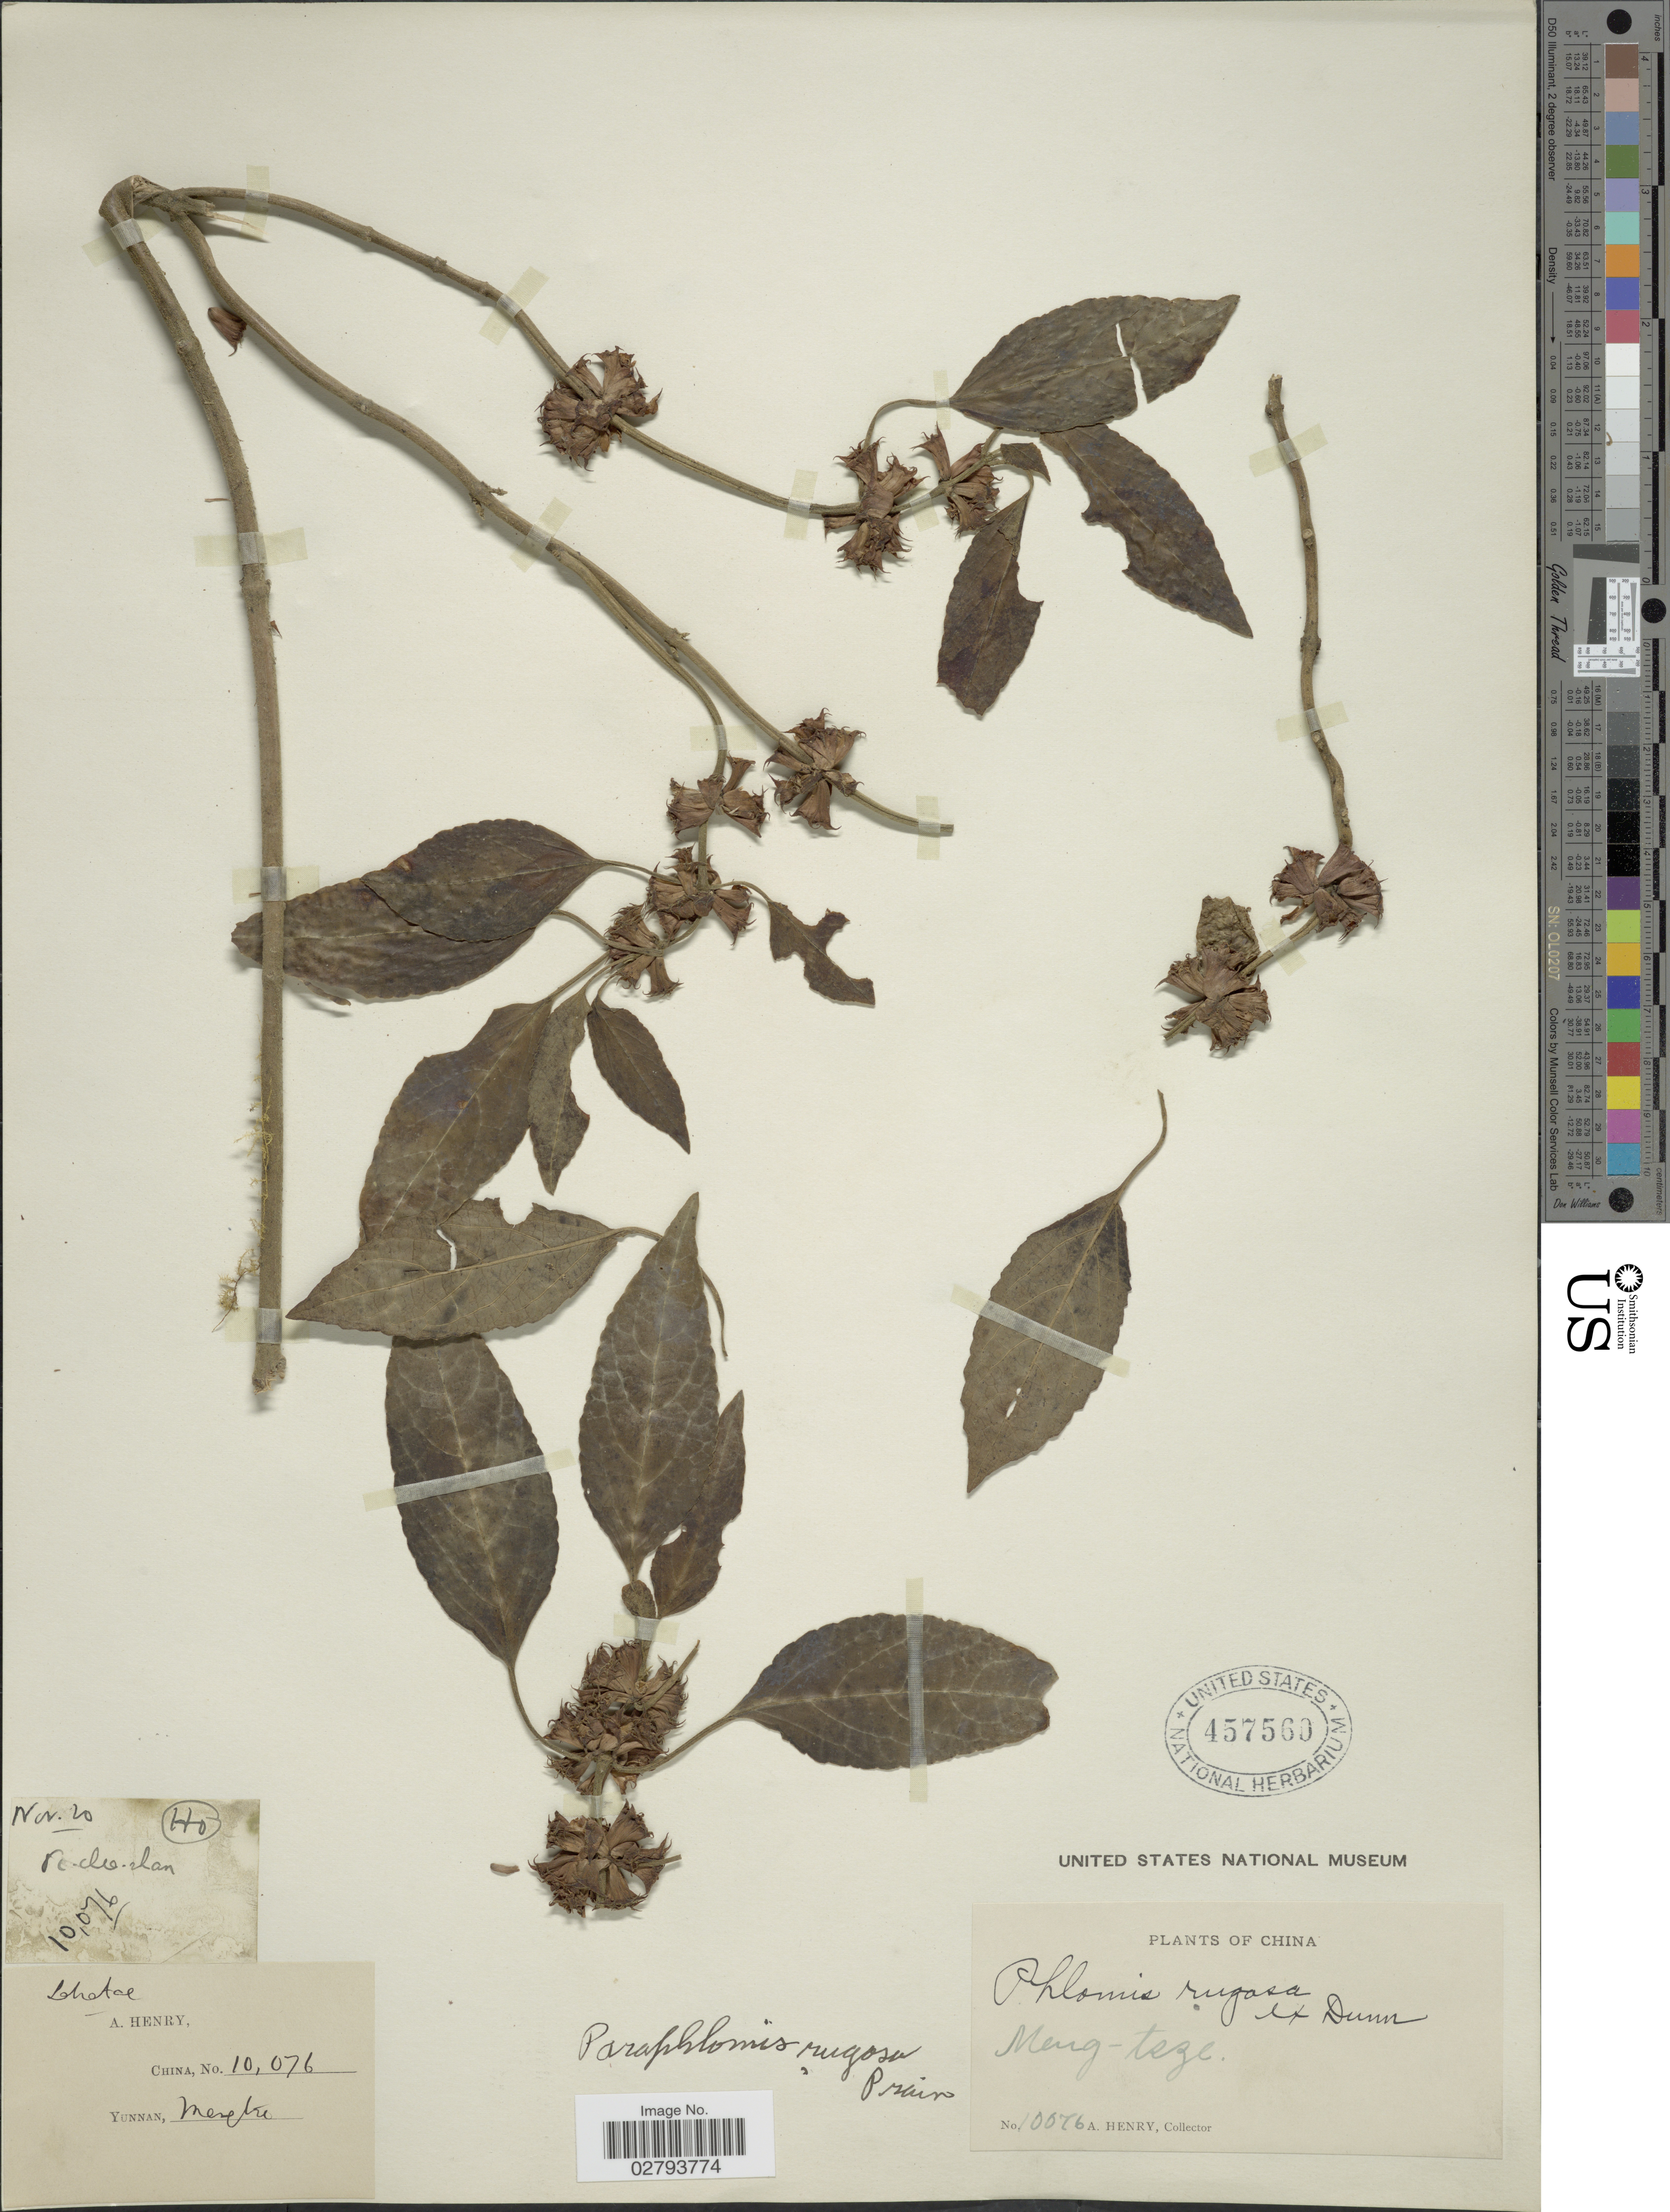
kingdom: Plantae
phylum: Tracheophyta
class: Magnoliopsida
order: Lamiales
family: Lamiaceae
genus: Paraphlomis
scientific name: Paraphlomis javanica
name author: (Blume) Prain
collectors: A. Henry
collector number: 10076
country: China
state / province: Yunnan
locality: Mengtze. Pi chio shan. Ho.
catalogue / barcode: US 457560